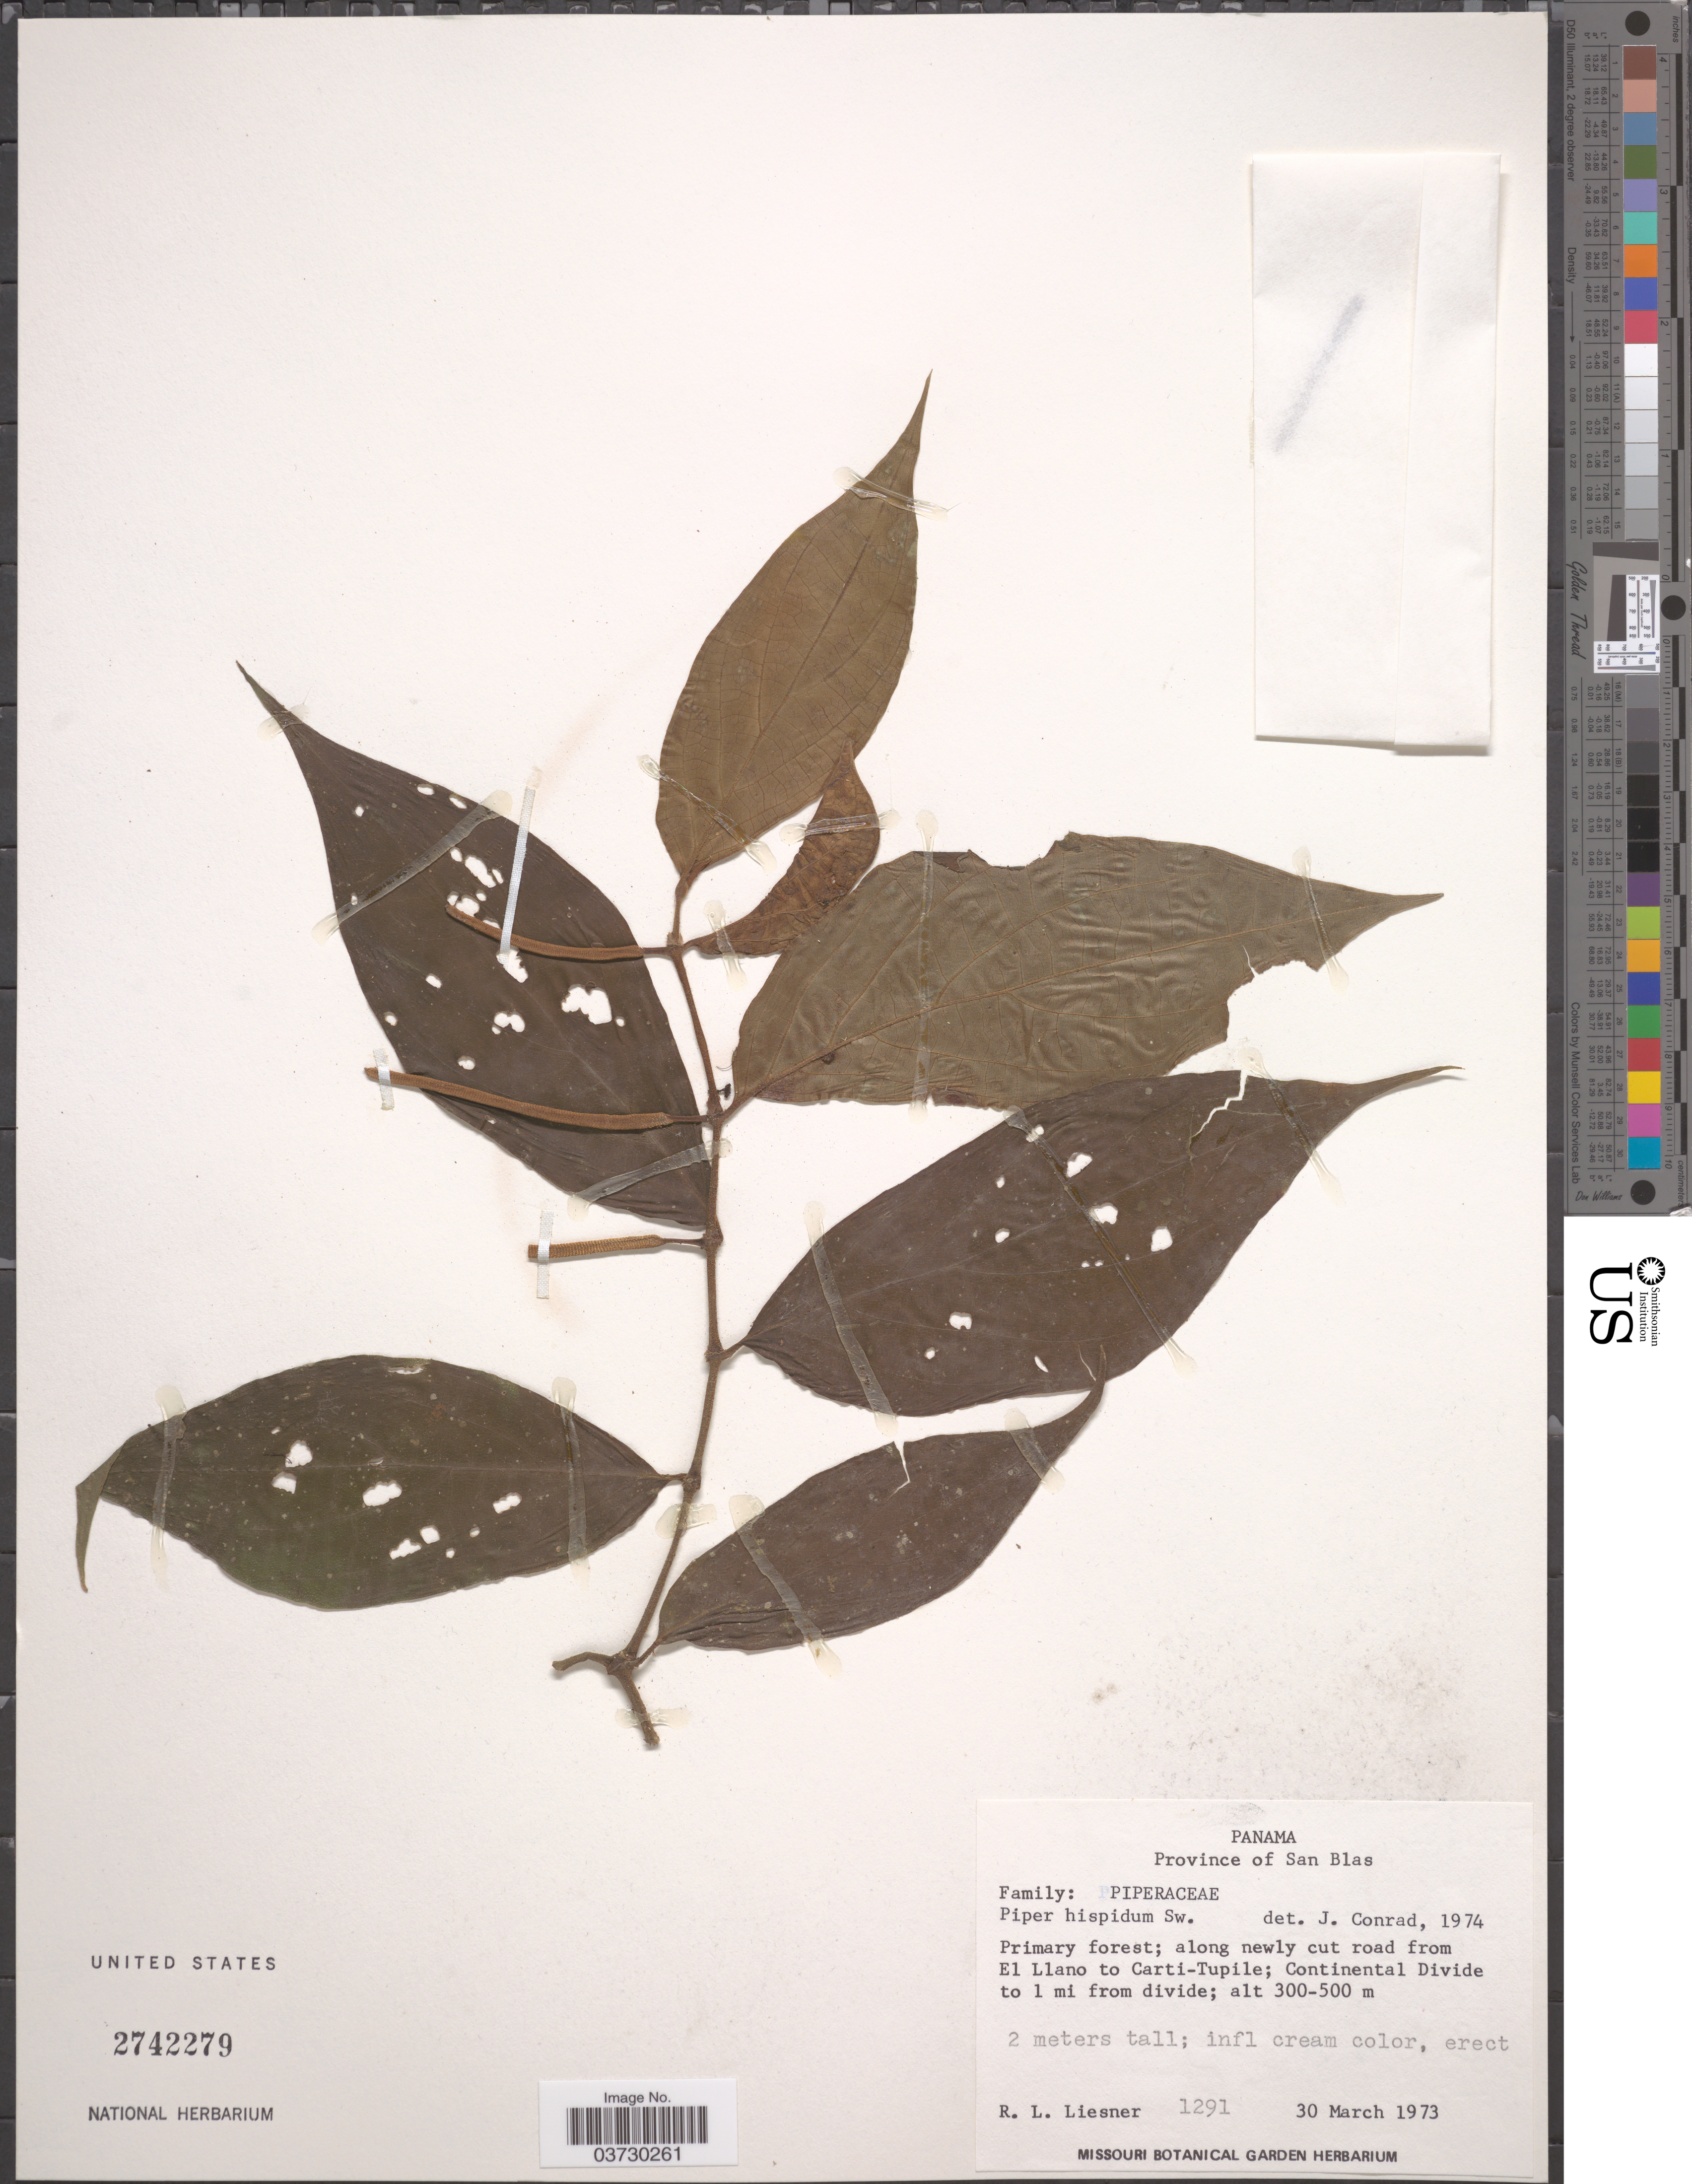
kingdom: Plantae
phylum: Tracheophyta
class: Magnoliopsida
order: Piperales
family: Piperaceae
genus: Piper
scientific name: Piper hispidum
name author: Sw.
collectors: R. L. Liesner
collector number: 1291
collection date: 1973-03-30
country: Panama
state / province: Kuna Yala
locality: Province of San Blas. Along newly cut road from El Llano to Carti-Tupile; Continental Divide to 1 mi from divide.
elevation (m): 300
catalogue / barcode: US 2742279